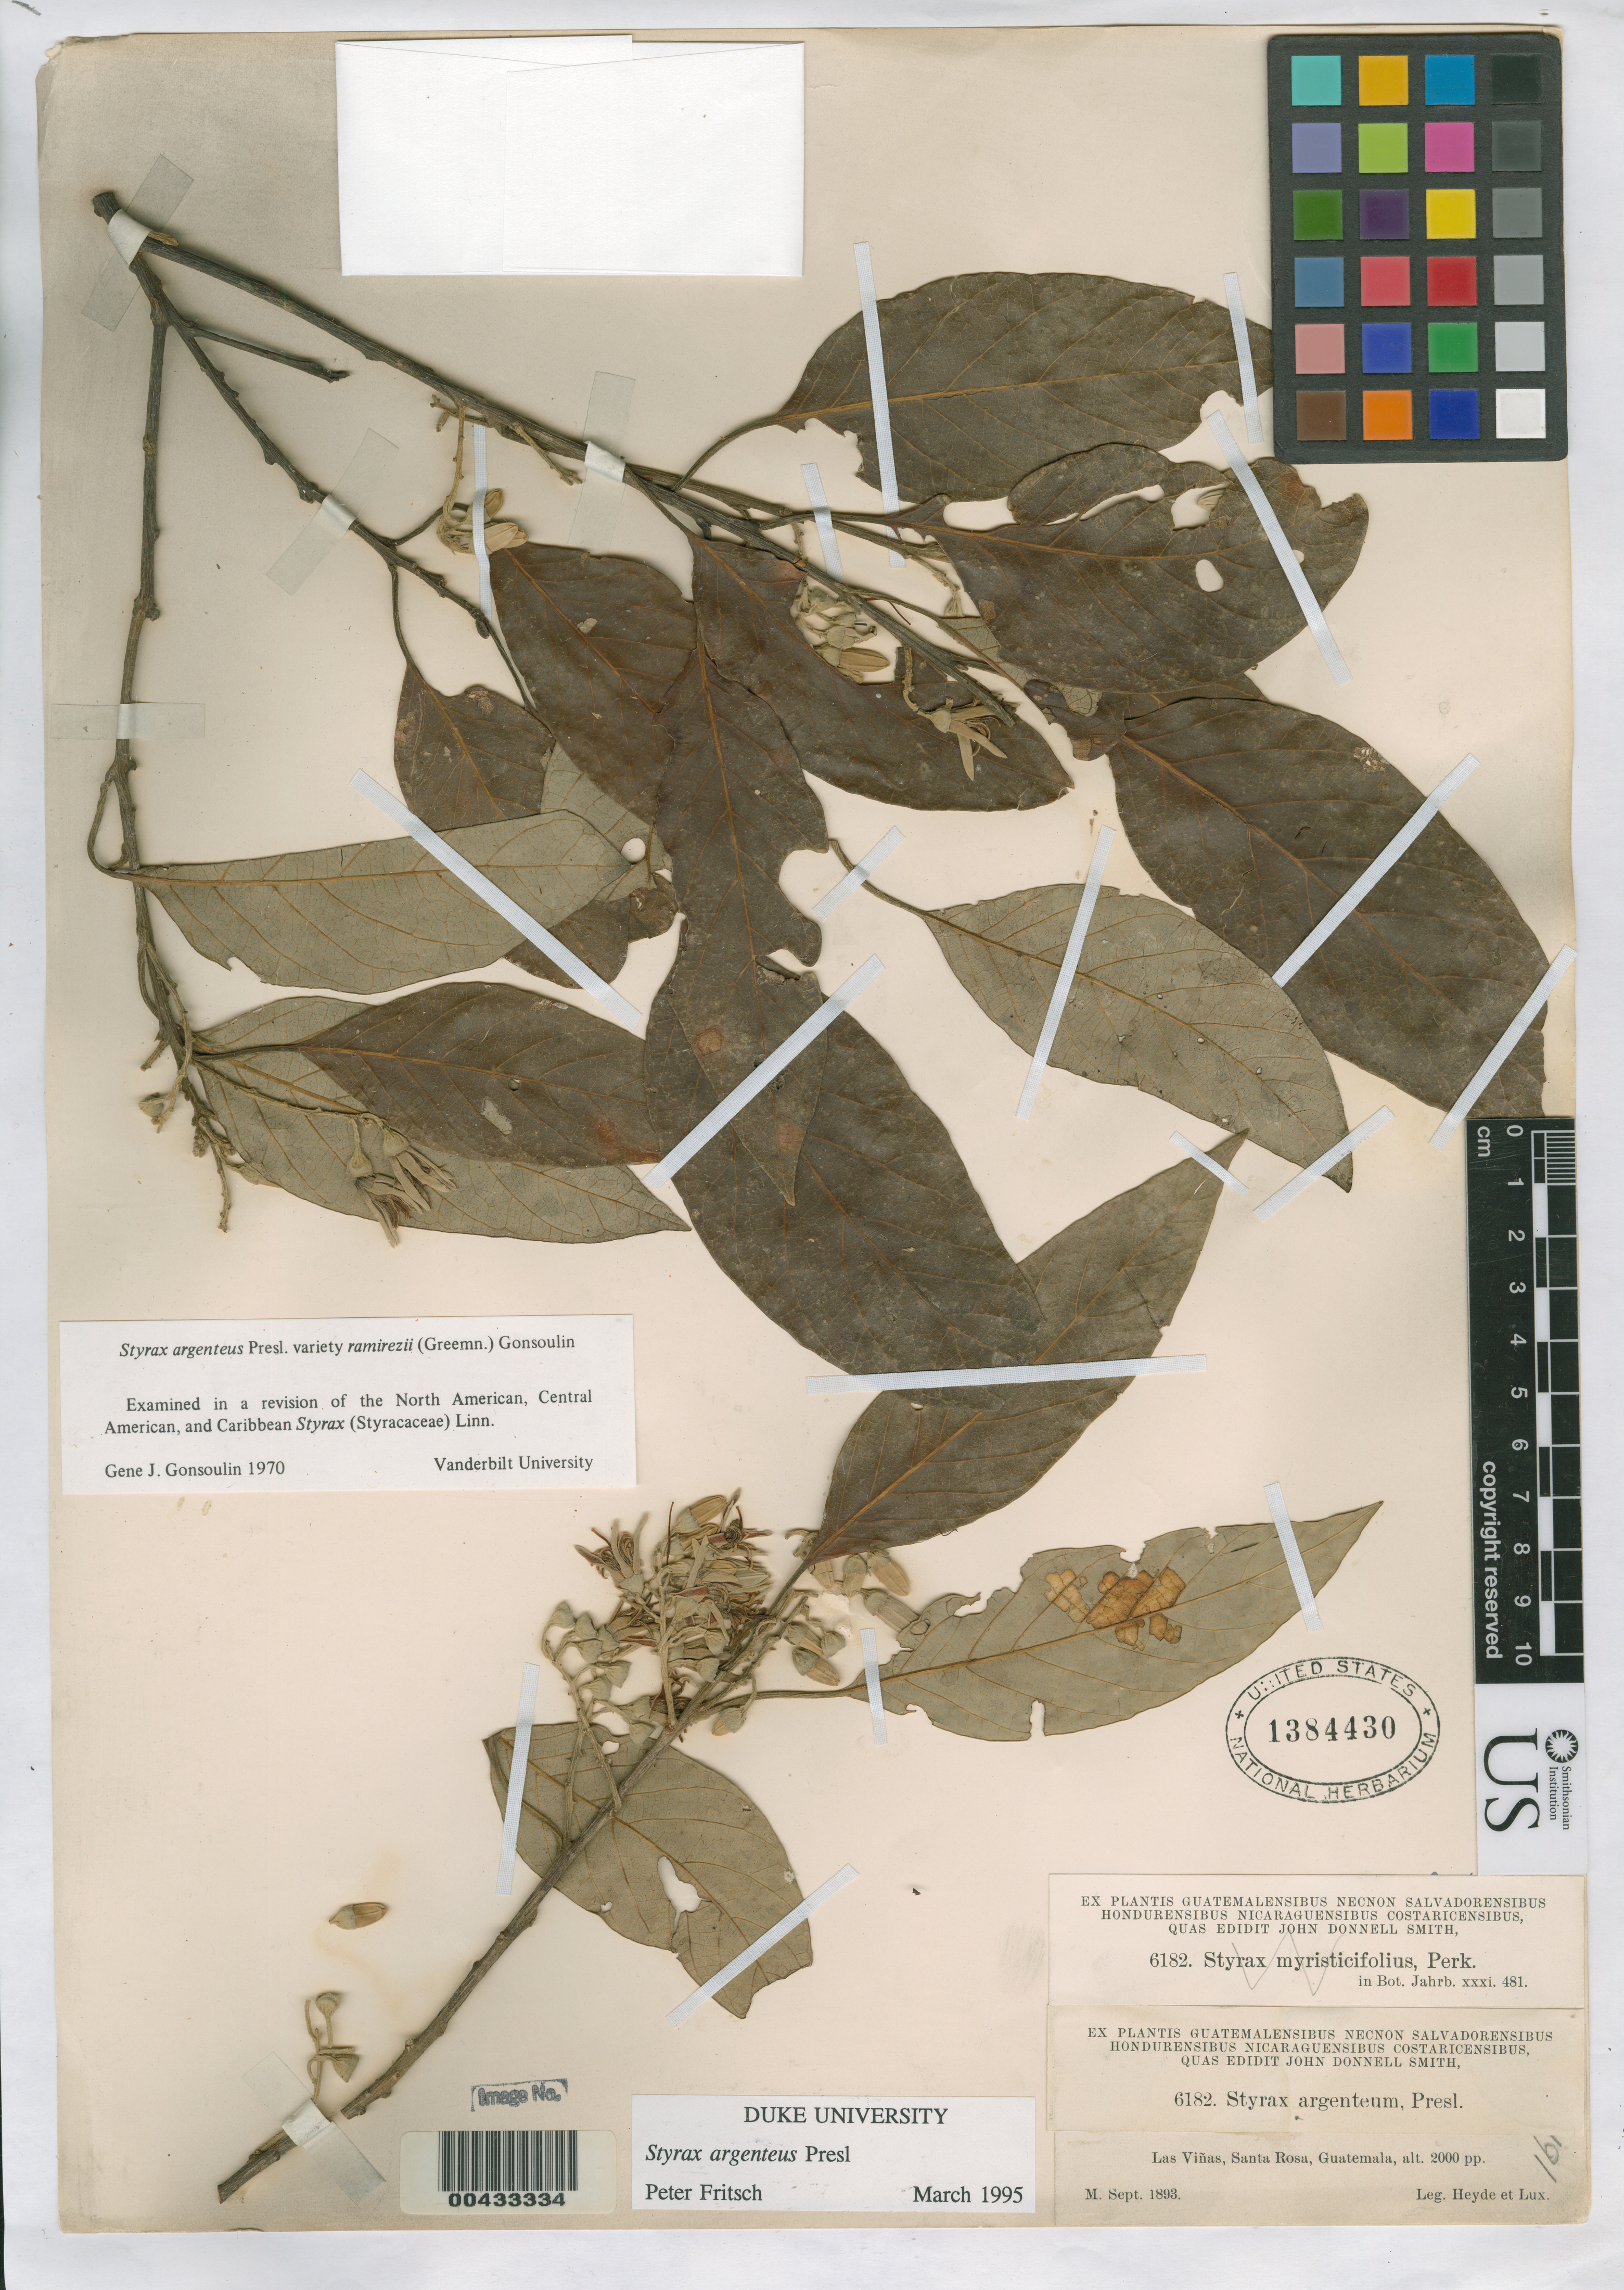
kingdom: Plantae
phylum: Tracheophyta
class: Magnoliopsida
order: Ericales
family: Styracaceae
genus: Styrax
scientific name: Styrax myristicifolius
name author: Perkins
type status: Isolectotype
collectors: J. Donnell Smith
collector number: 6182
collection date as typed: Sep 1893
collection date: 1893-09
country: Guatemala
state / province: Santa Rosa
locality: Las Vinas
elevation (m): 610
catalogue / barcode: US 1384430